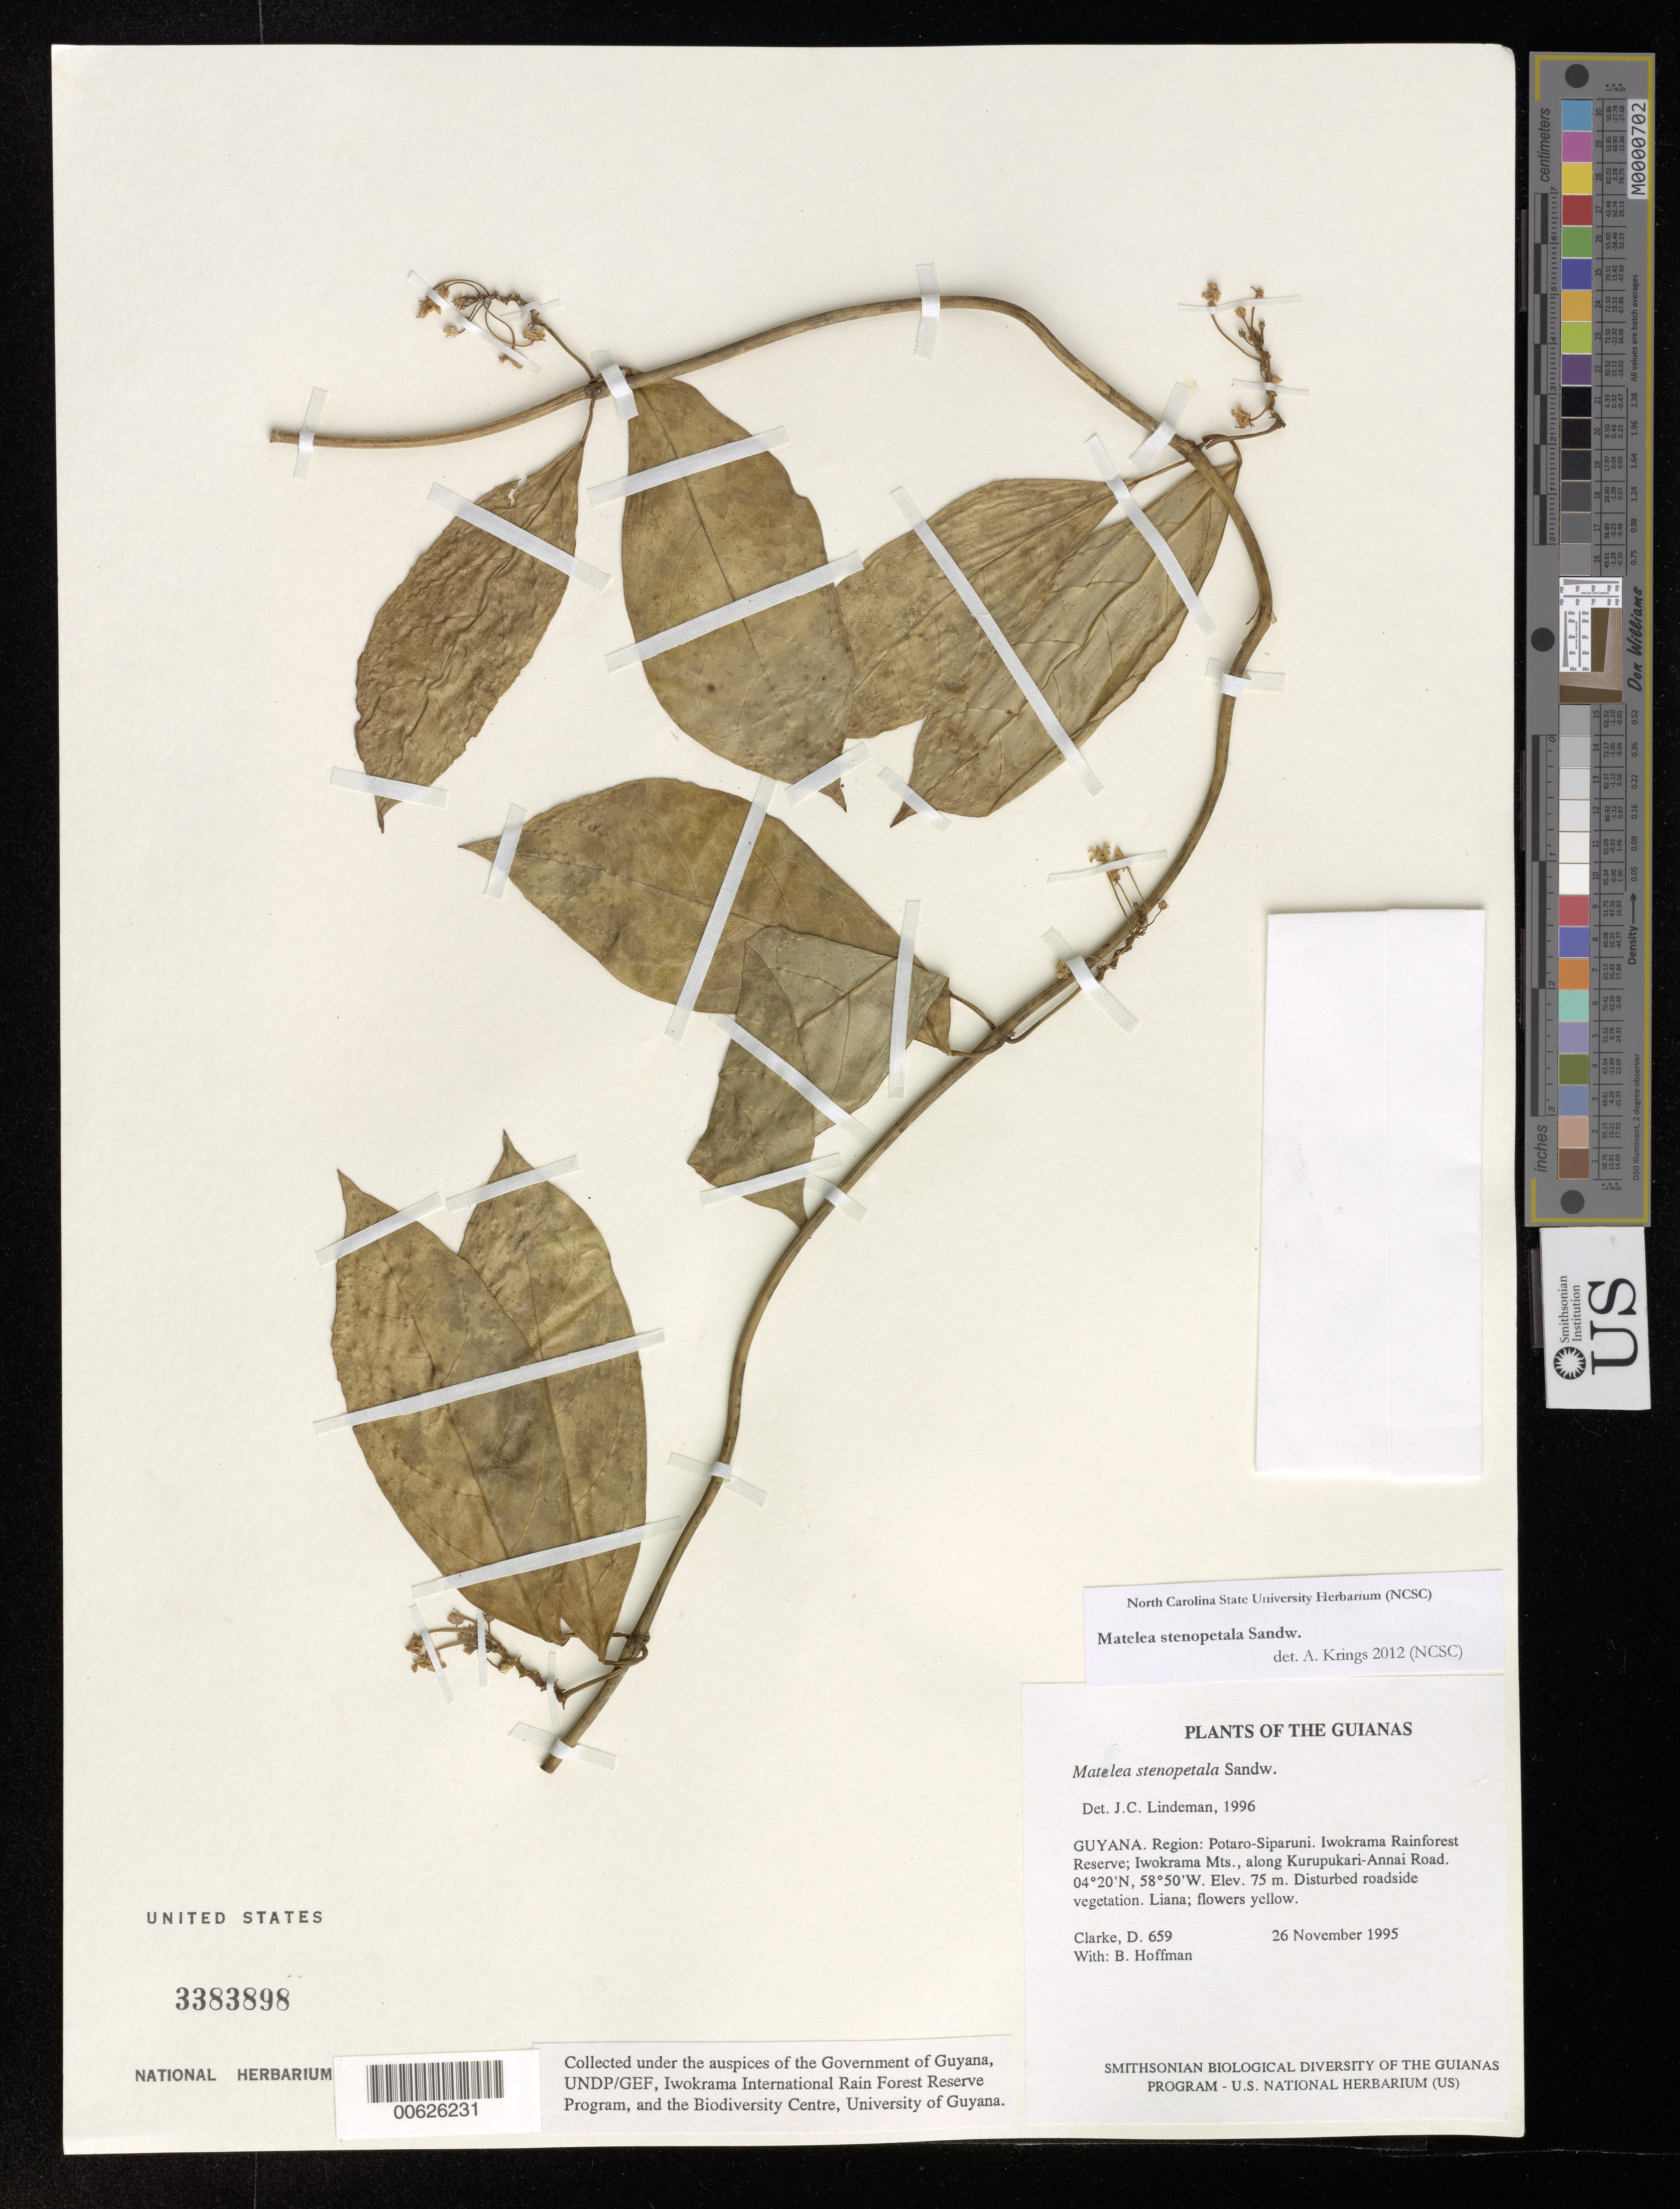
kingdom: Plantae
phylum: Tracheophyta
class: Magnoliopsida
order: Gentianales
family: Apocynaceae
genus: Matelea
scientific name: Matelea stenopetala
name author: Sandwith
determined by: Lindeman, J. C.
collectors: H. D. Clarke & B. Hoffman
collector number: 659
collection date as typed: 26 November 1995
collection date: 1995-11-26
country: Guyana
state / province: Potaro-Siparuni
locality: Iwokrama Rainforest Reserve; Iwokrama Mts., along Kurupukari-Annai Road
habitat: Disturbed roadside vegetation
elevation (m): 75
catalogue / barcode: US 3383898